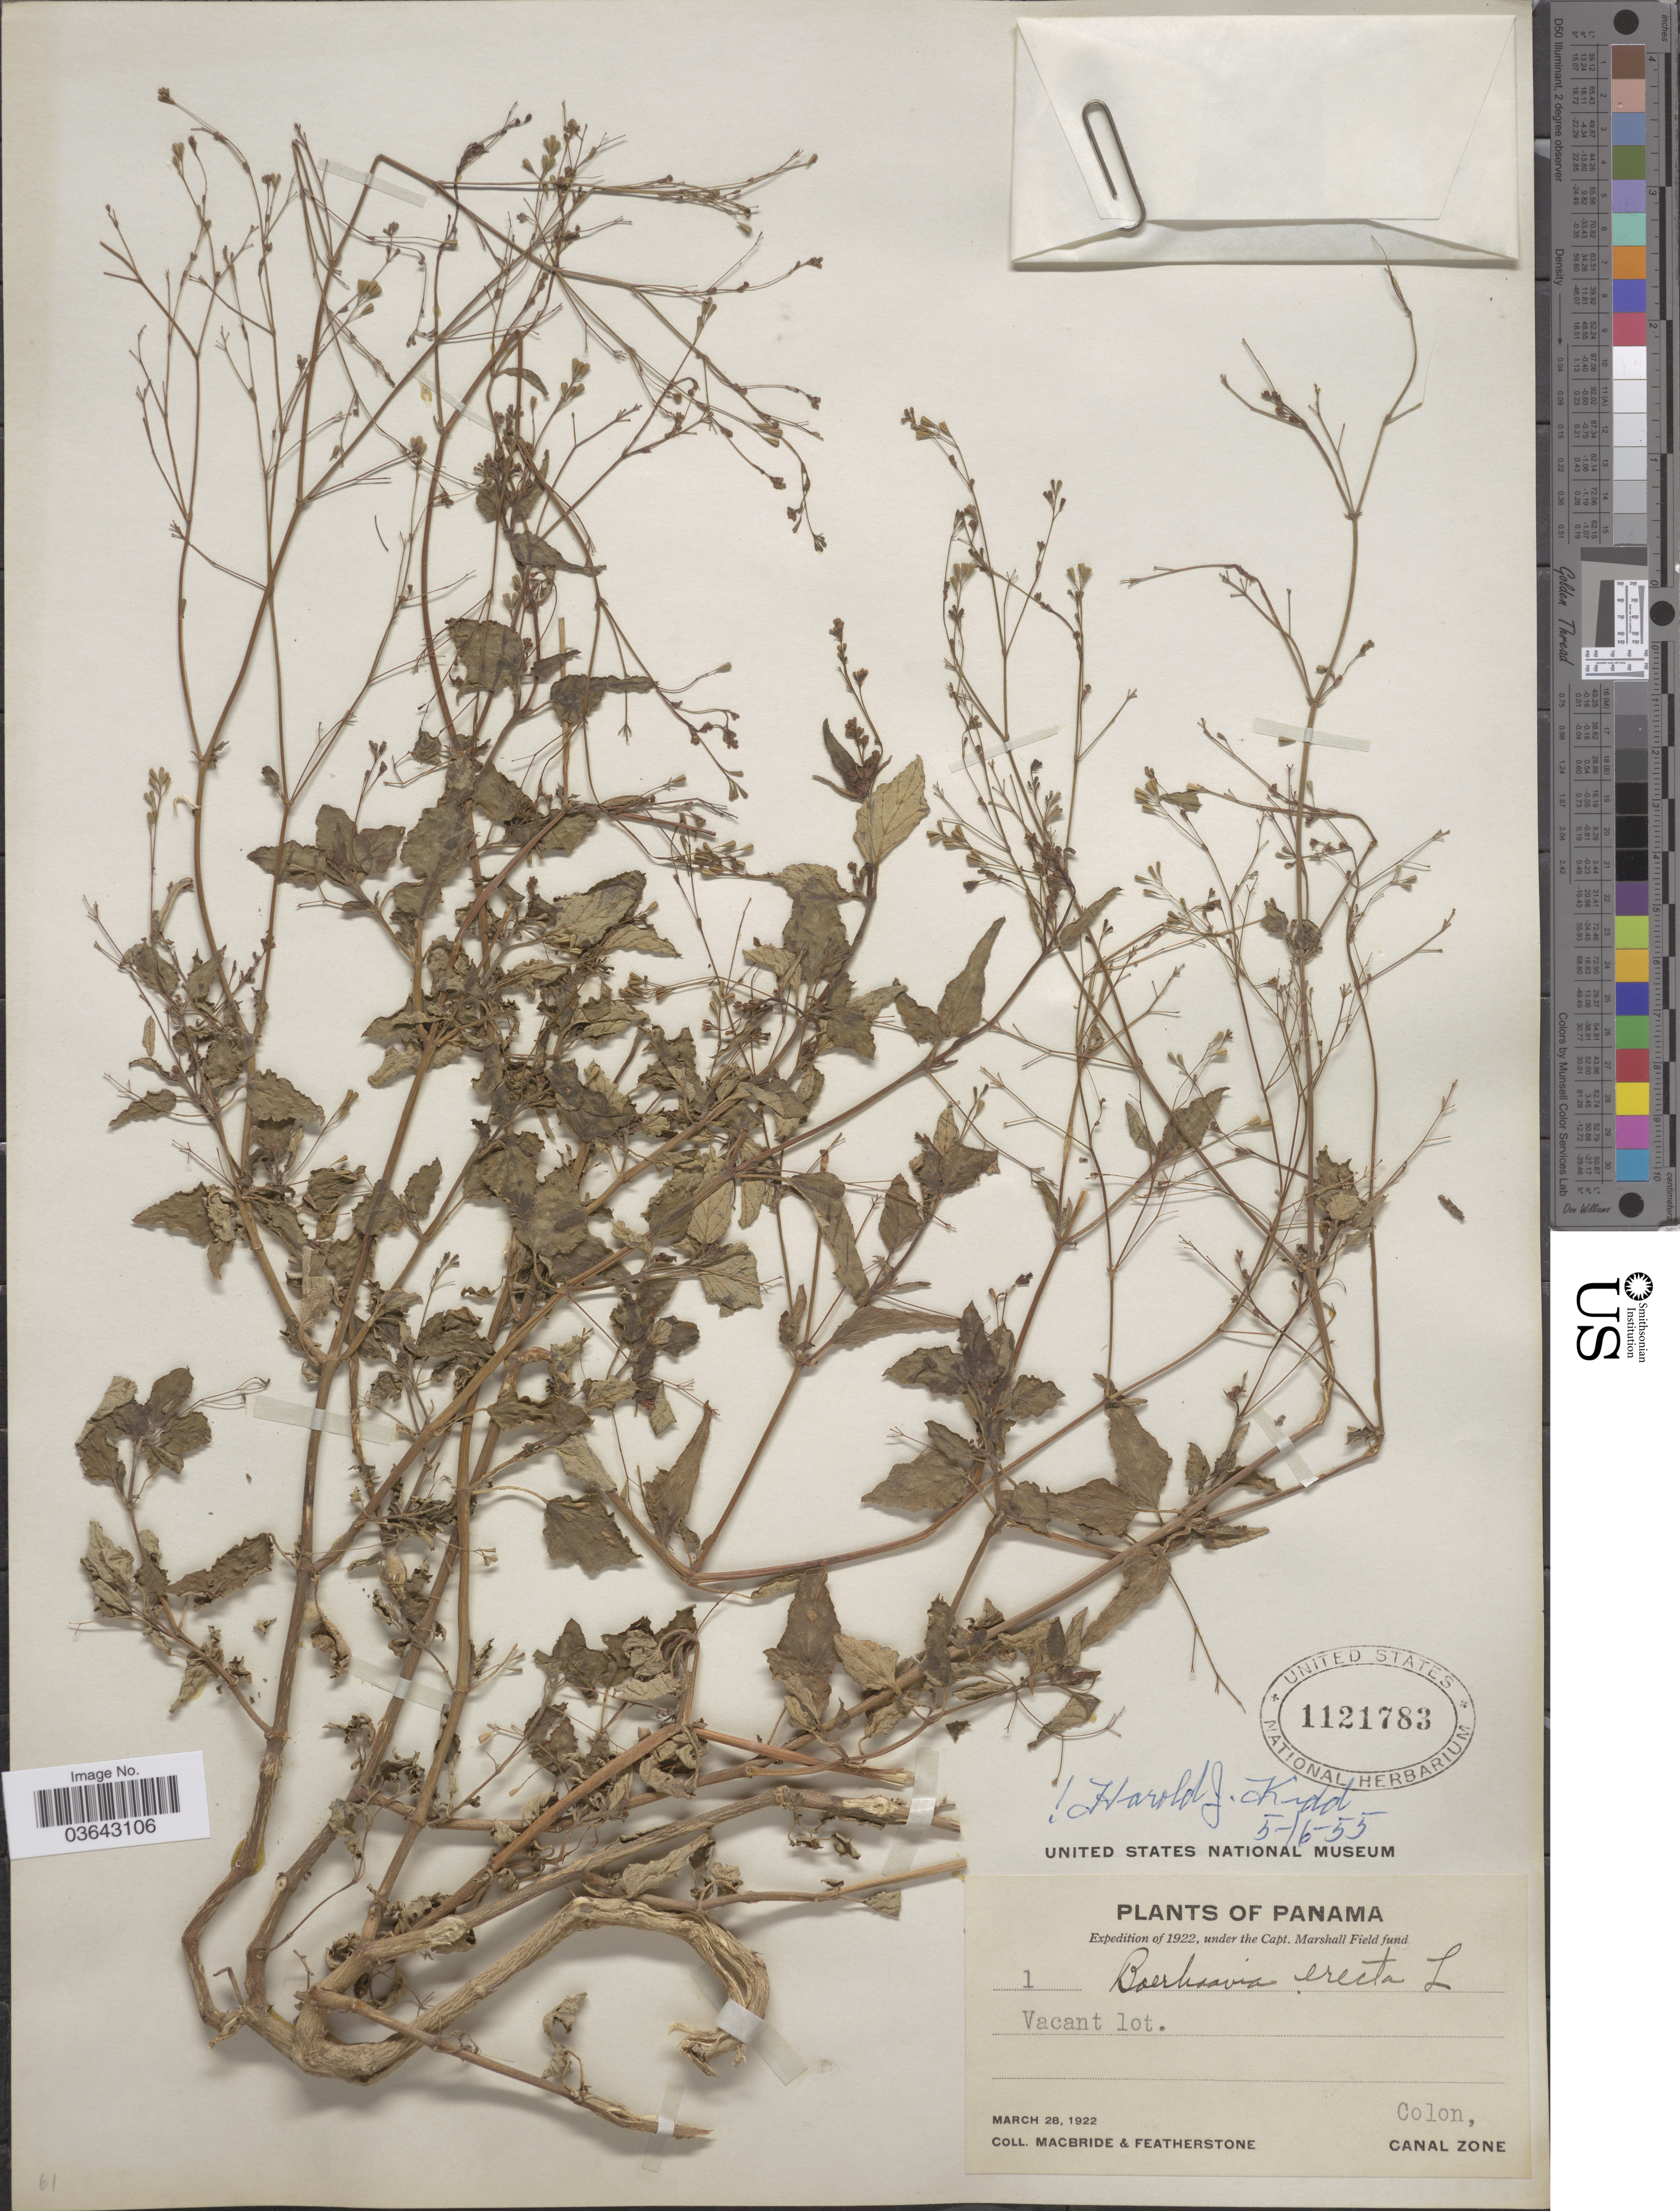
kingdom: Plantae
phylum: Tracheophyta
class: Magnoliopsida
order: Caryophyllales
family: Nyctaginaceae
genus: Boerhavia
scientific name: Boerhavia erecta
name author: L.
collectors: Macbride, -- & -. Featherstone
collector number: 1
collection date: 1922-03-28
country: Panama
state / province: Colón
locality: Vacant lot. Colon, Canal Zone.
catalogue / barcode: US 1121783